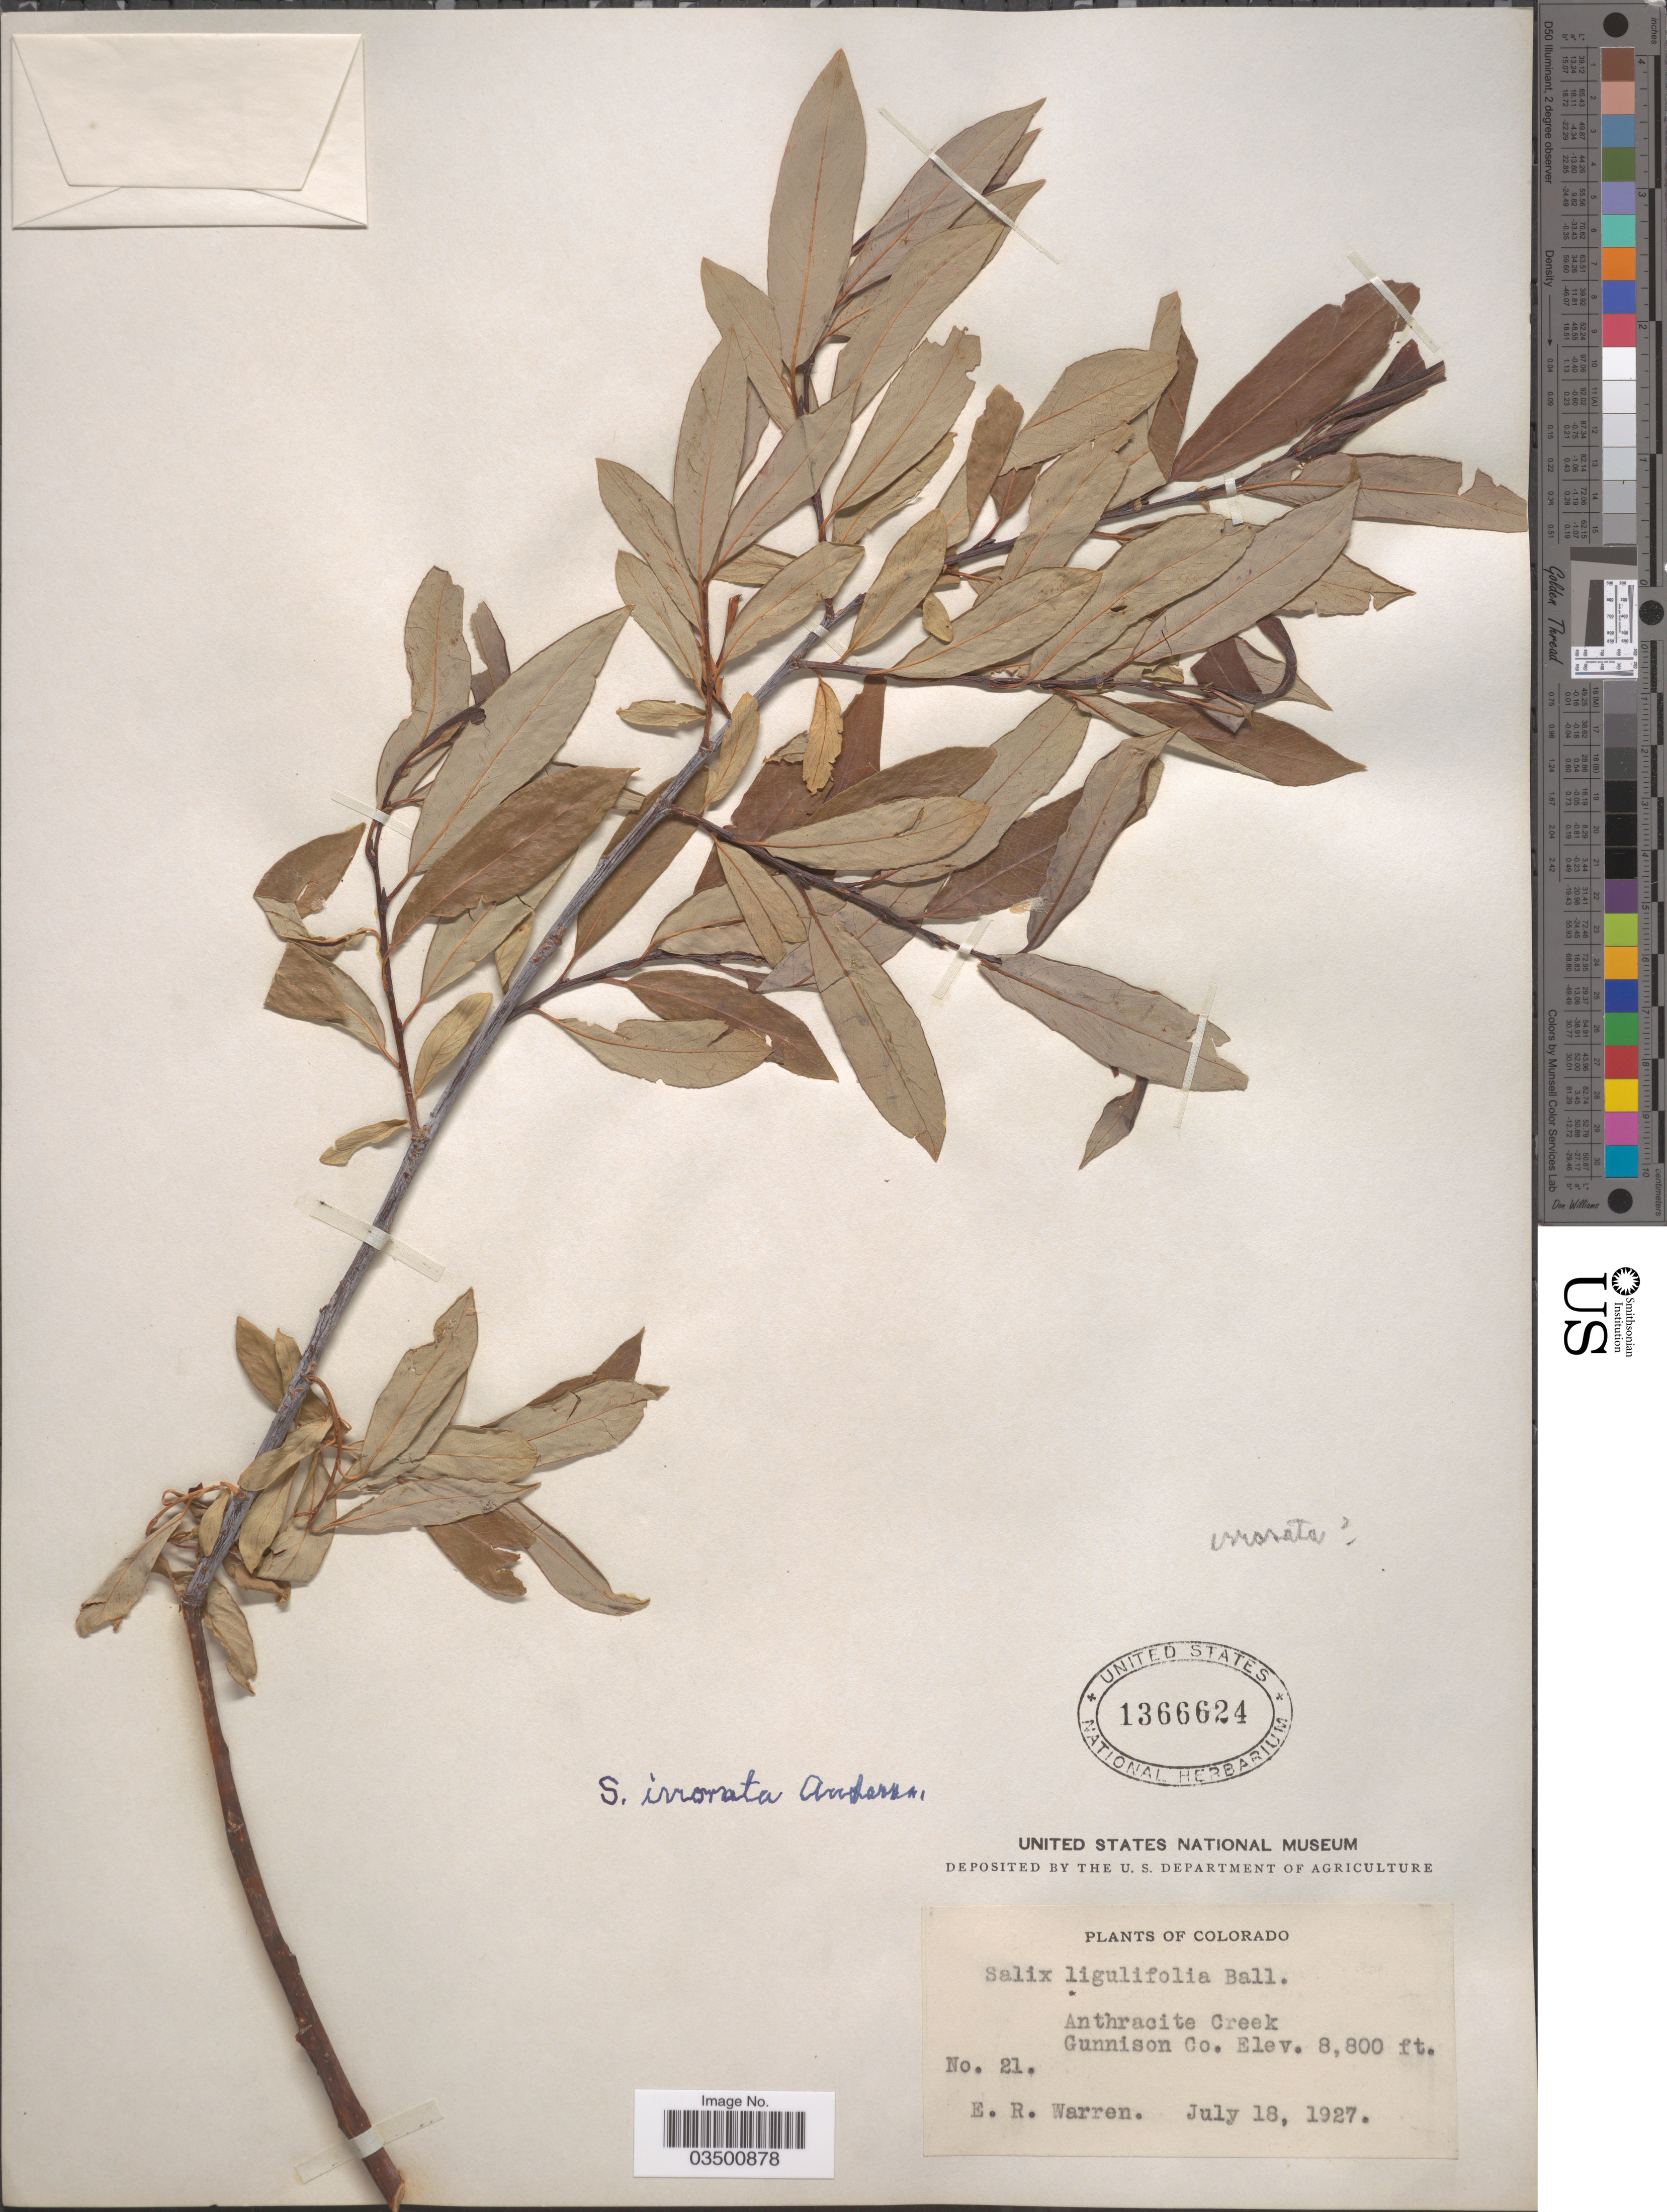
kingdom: Plantae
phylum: Tracheophyta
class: Magnoliopsida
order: Malpighiales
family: Salicaceae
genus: Salix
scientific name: Salix irrorata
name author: Andersson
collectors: E. Warren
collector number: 21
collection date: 1927-07-18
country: United States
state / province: Colorado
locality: Anthracite Creek, Gunnison Co.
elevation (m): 2682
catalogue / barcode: US 1366624